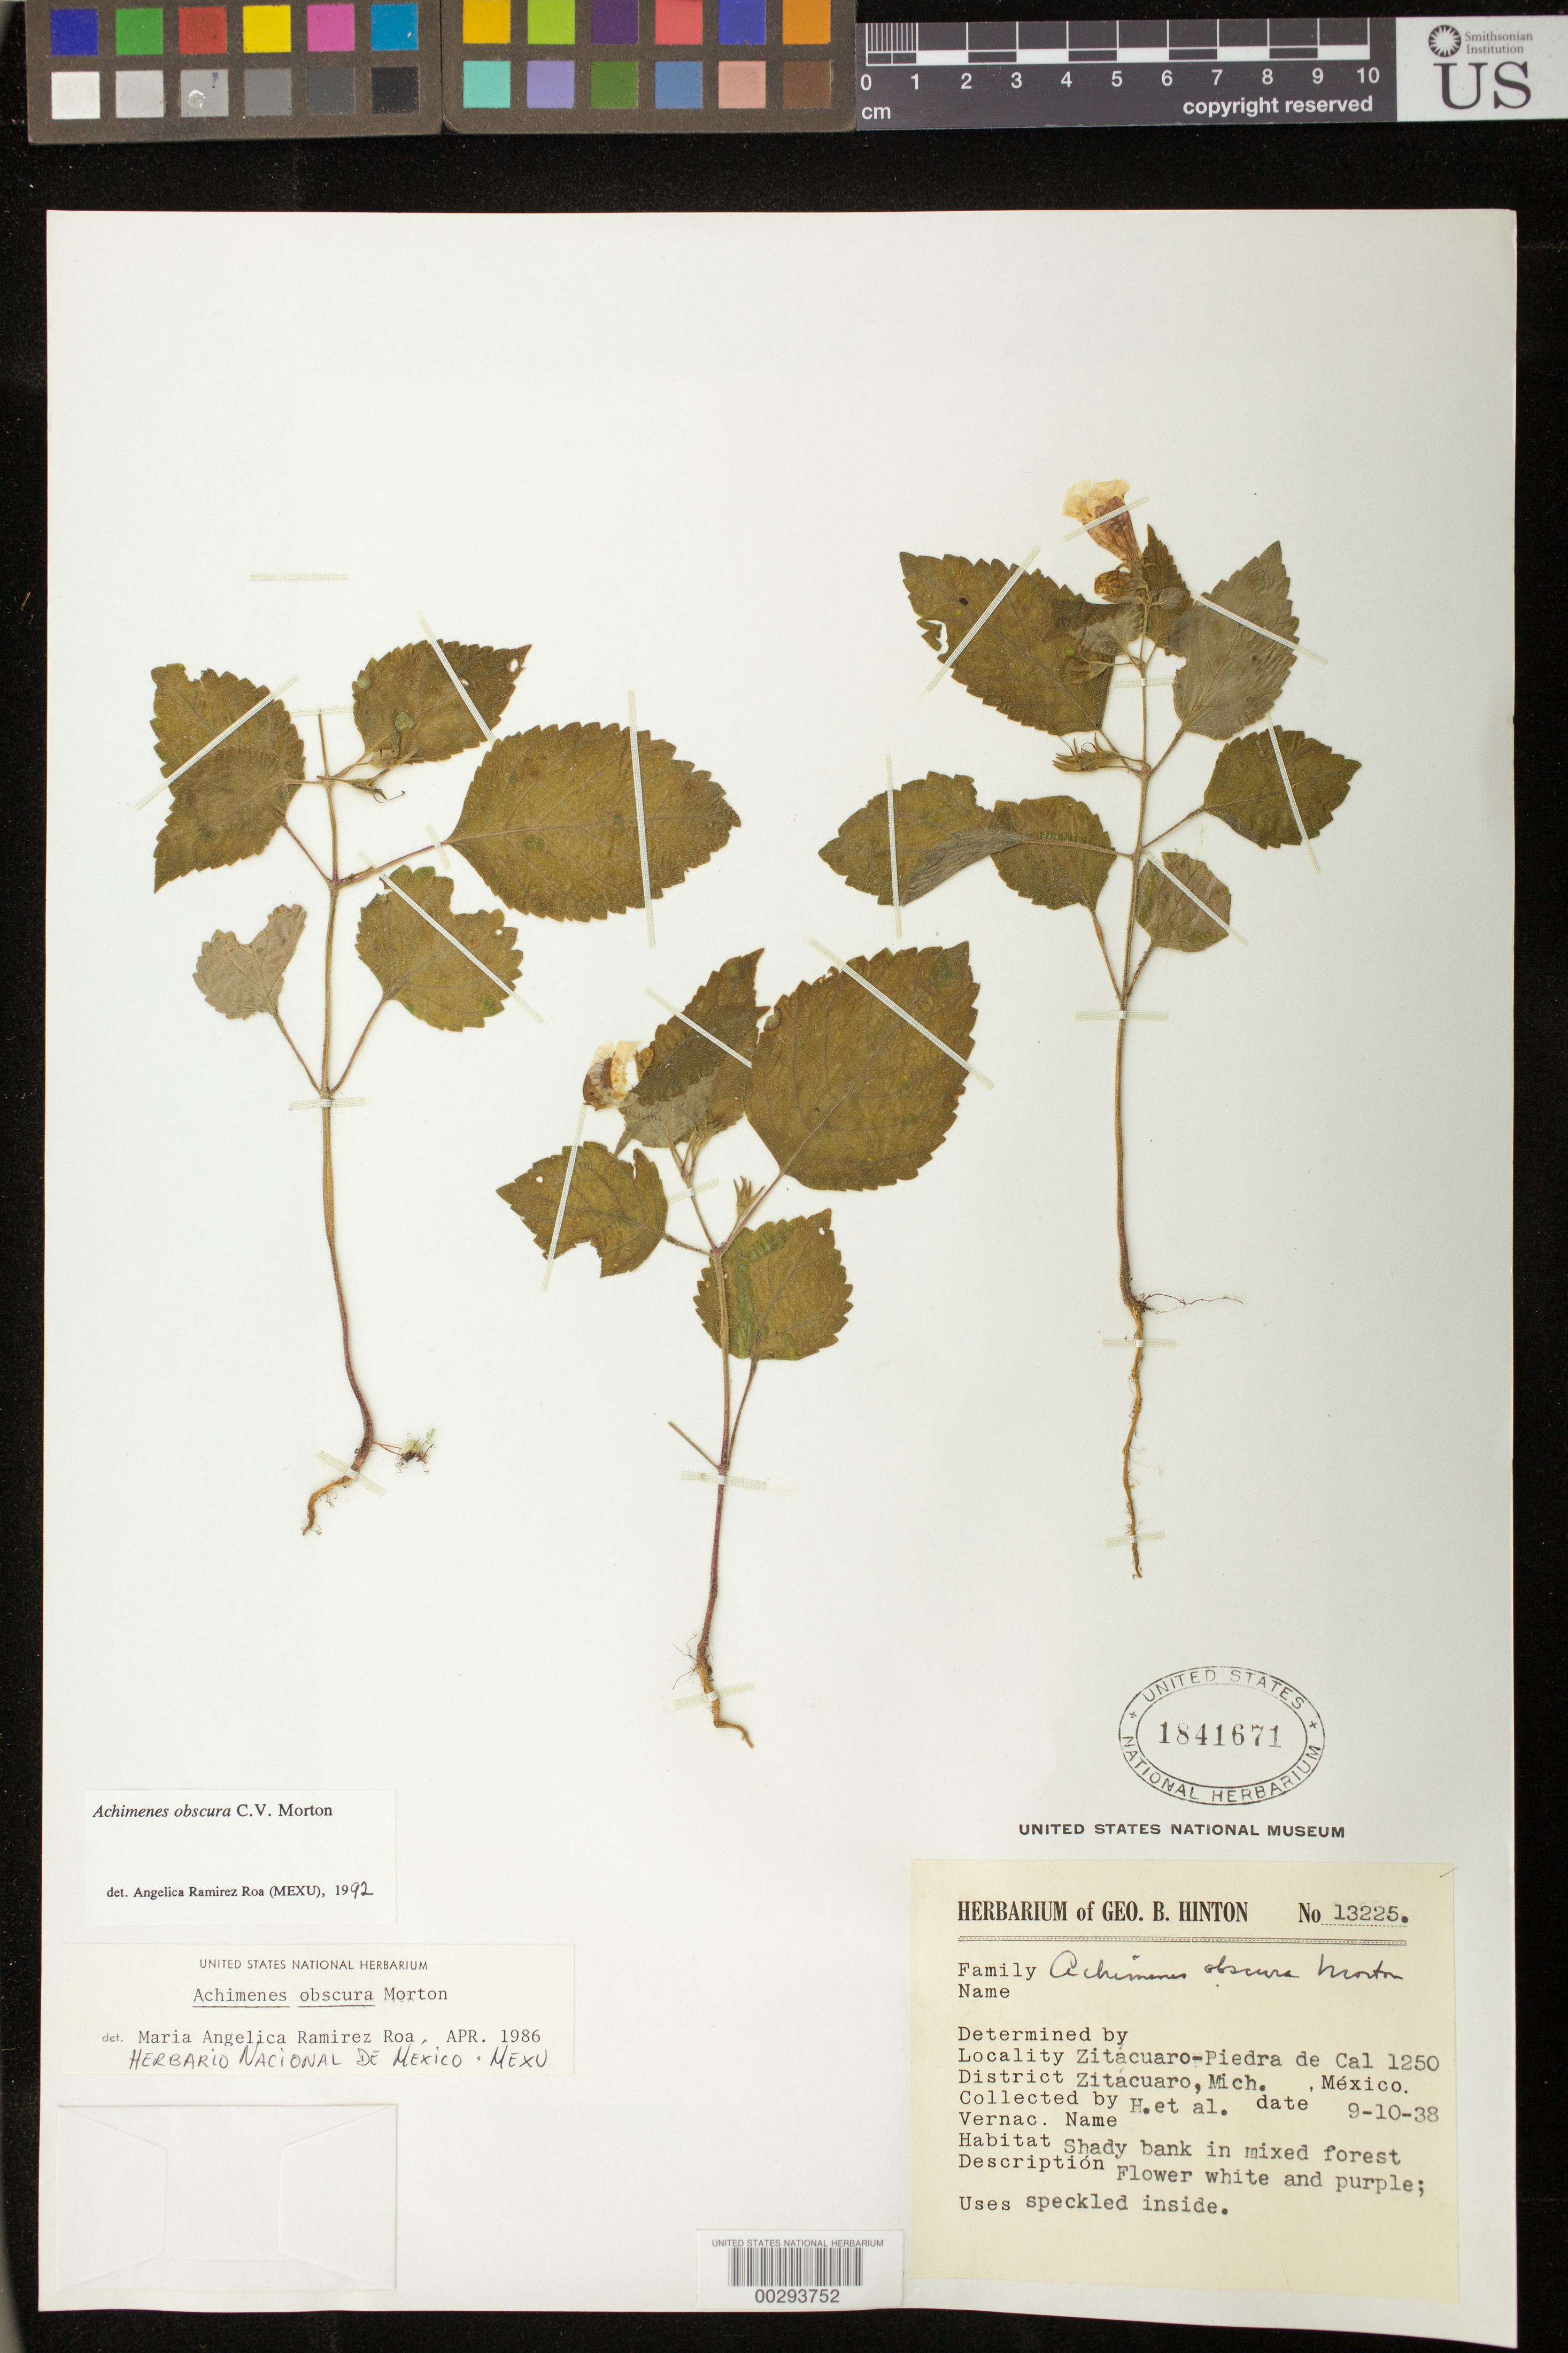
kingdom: Plantae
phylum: Tracheophyta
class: Magnoliopsida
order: Lamiales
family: Gesneriaceae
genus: Achimenes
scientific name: Achimenes obscura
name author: C.V. Morton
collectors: G. B. Hinton & et al.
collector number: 13225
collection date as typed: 10 Sep 1938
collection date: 1938-09-10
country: Mexico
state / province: Michoacan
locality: Zitacuaro Dist. Zitacuaro - Piedra de Cal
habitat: Shady bank in mixed forest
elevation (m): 1250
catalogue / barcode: US 1841671